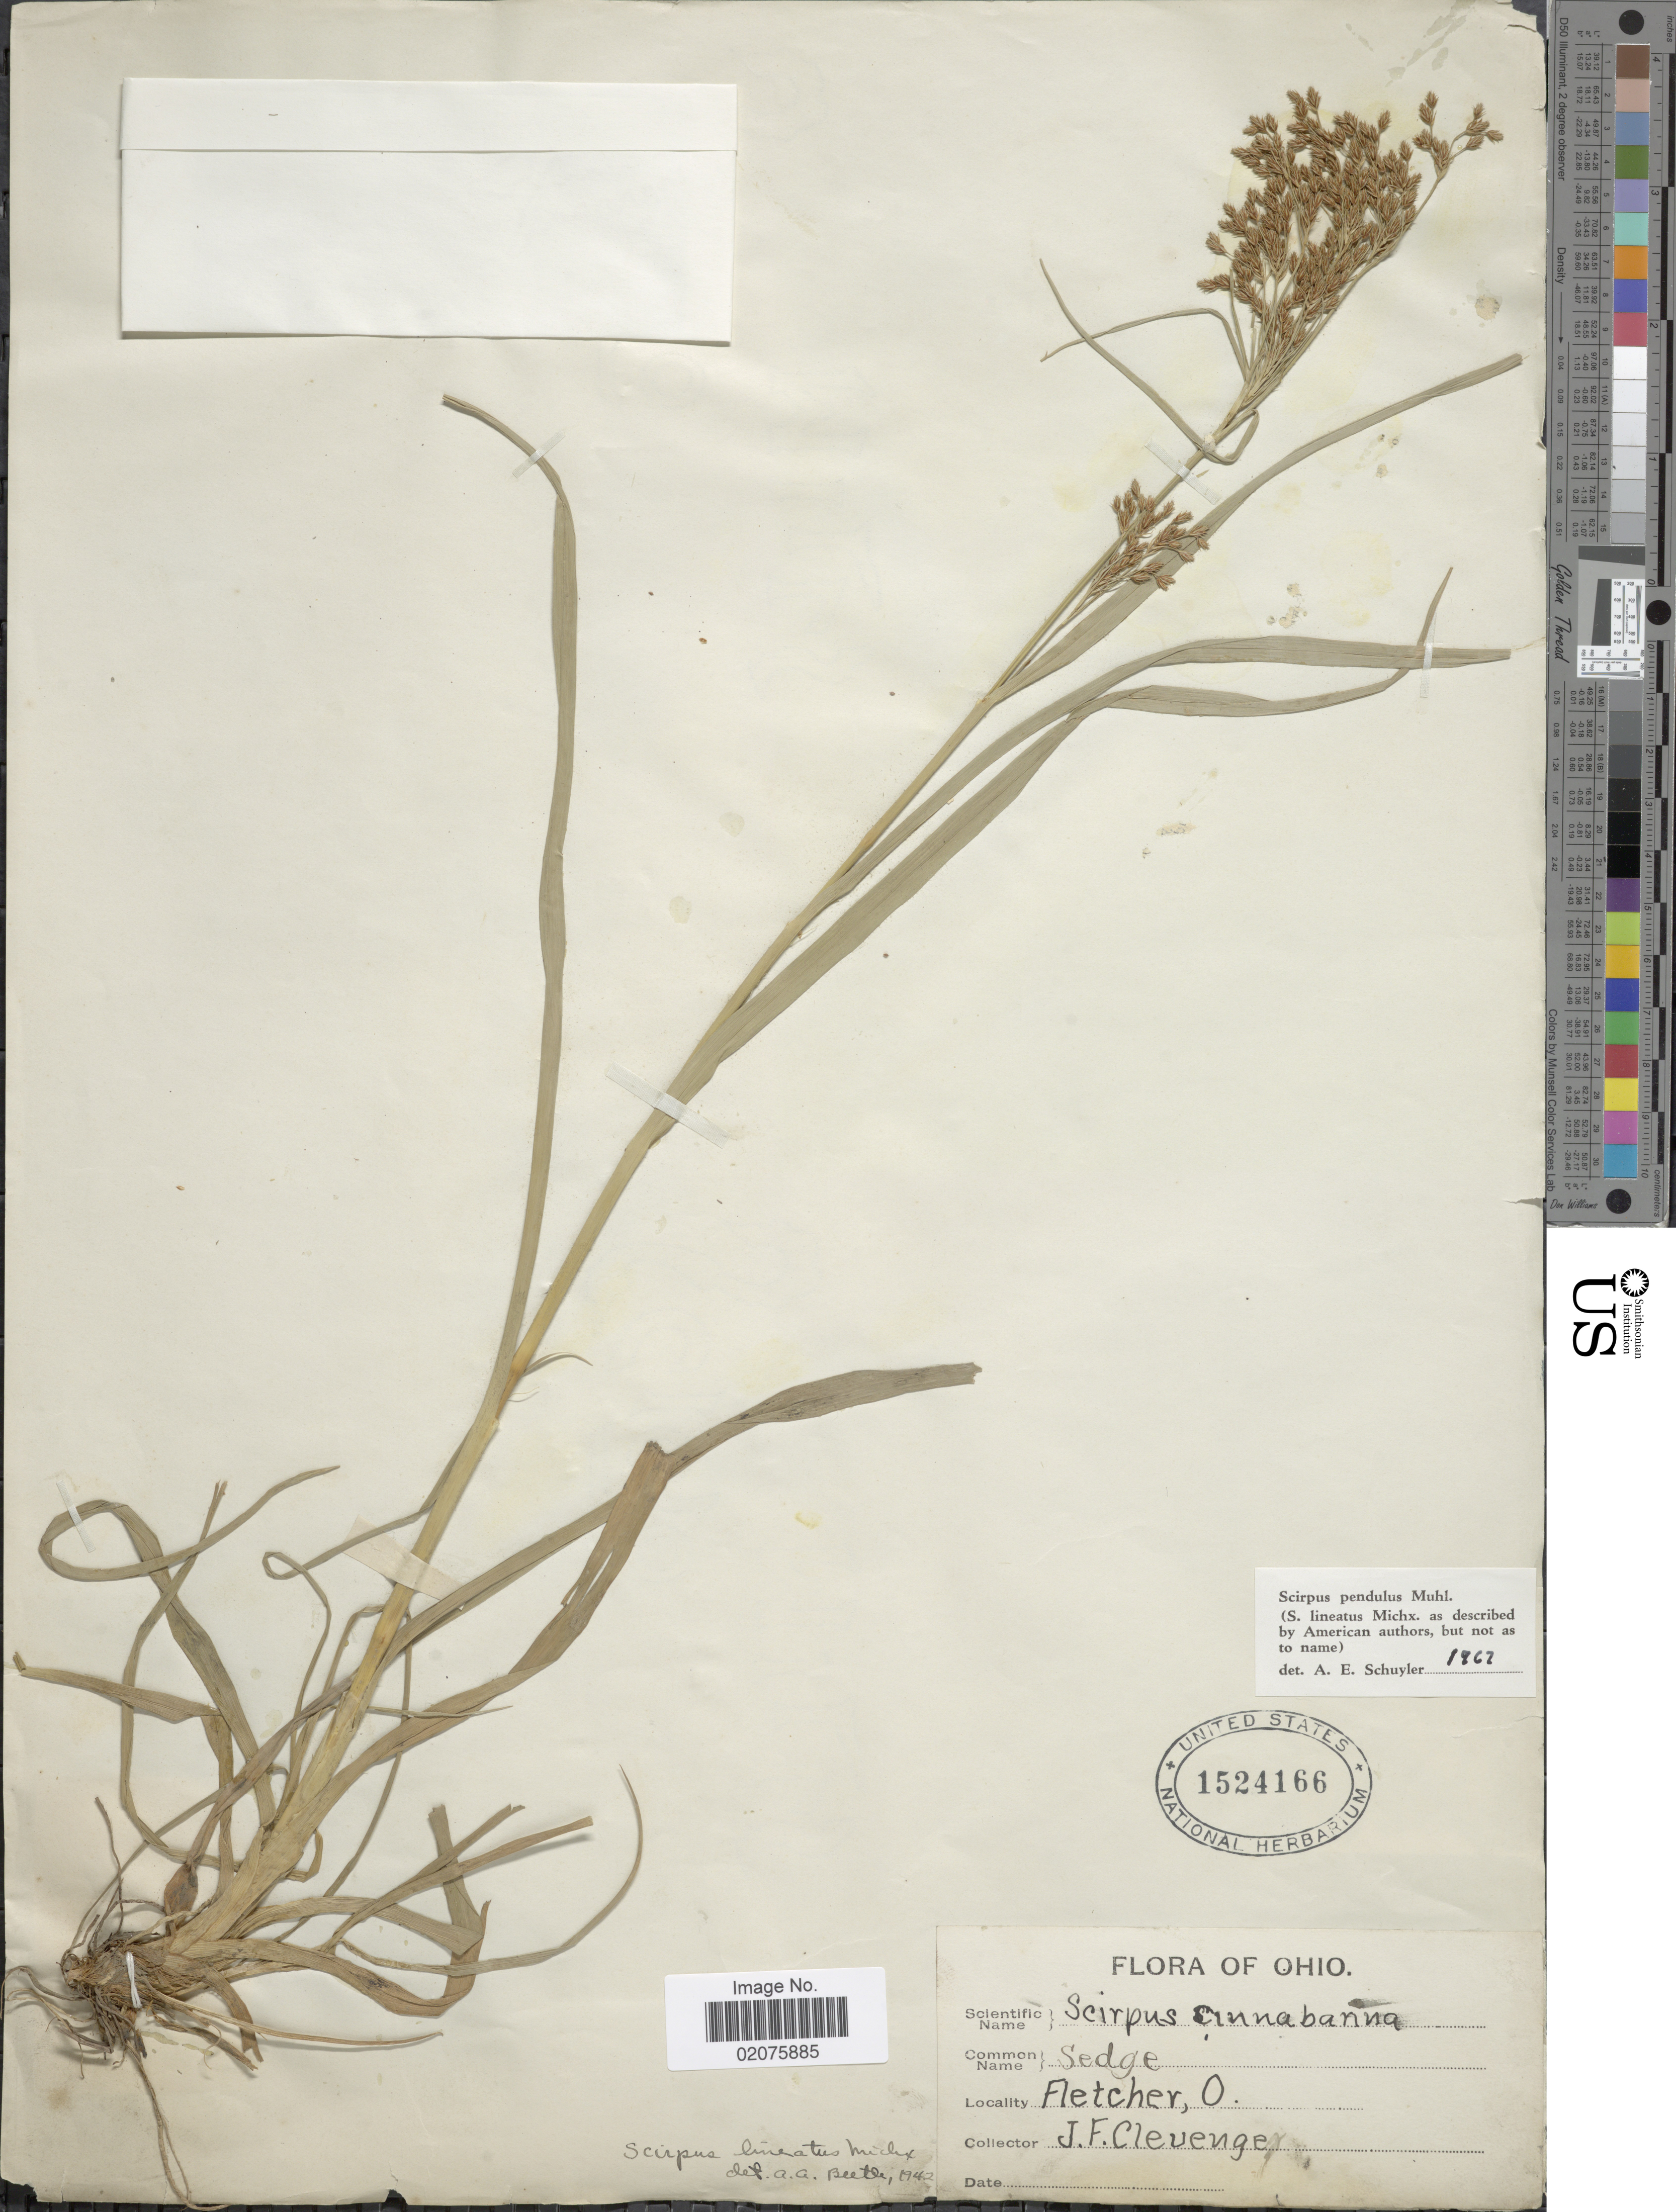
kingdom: Plantae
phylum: Tracheophyta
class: Liliopsida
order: Poales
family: Cyperaceae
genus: Scirpus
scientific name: Scirpus pendulus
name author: Muhl.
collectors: J. F. Clevenger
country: United States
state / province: Ohio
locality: Fletcher, O.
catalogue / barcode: US 1524166